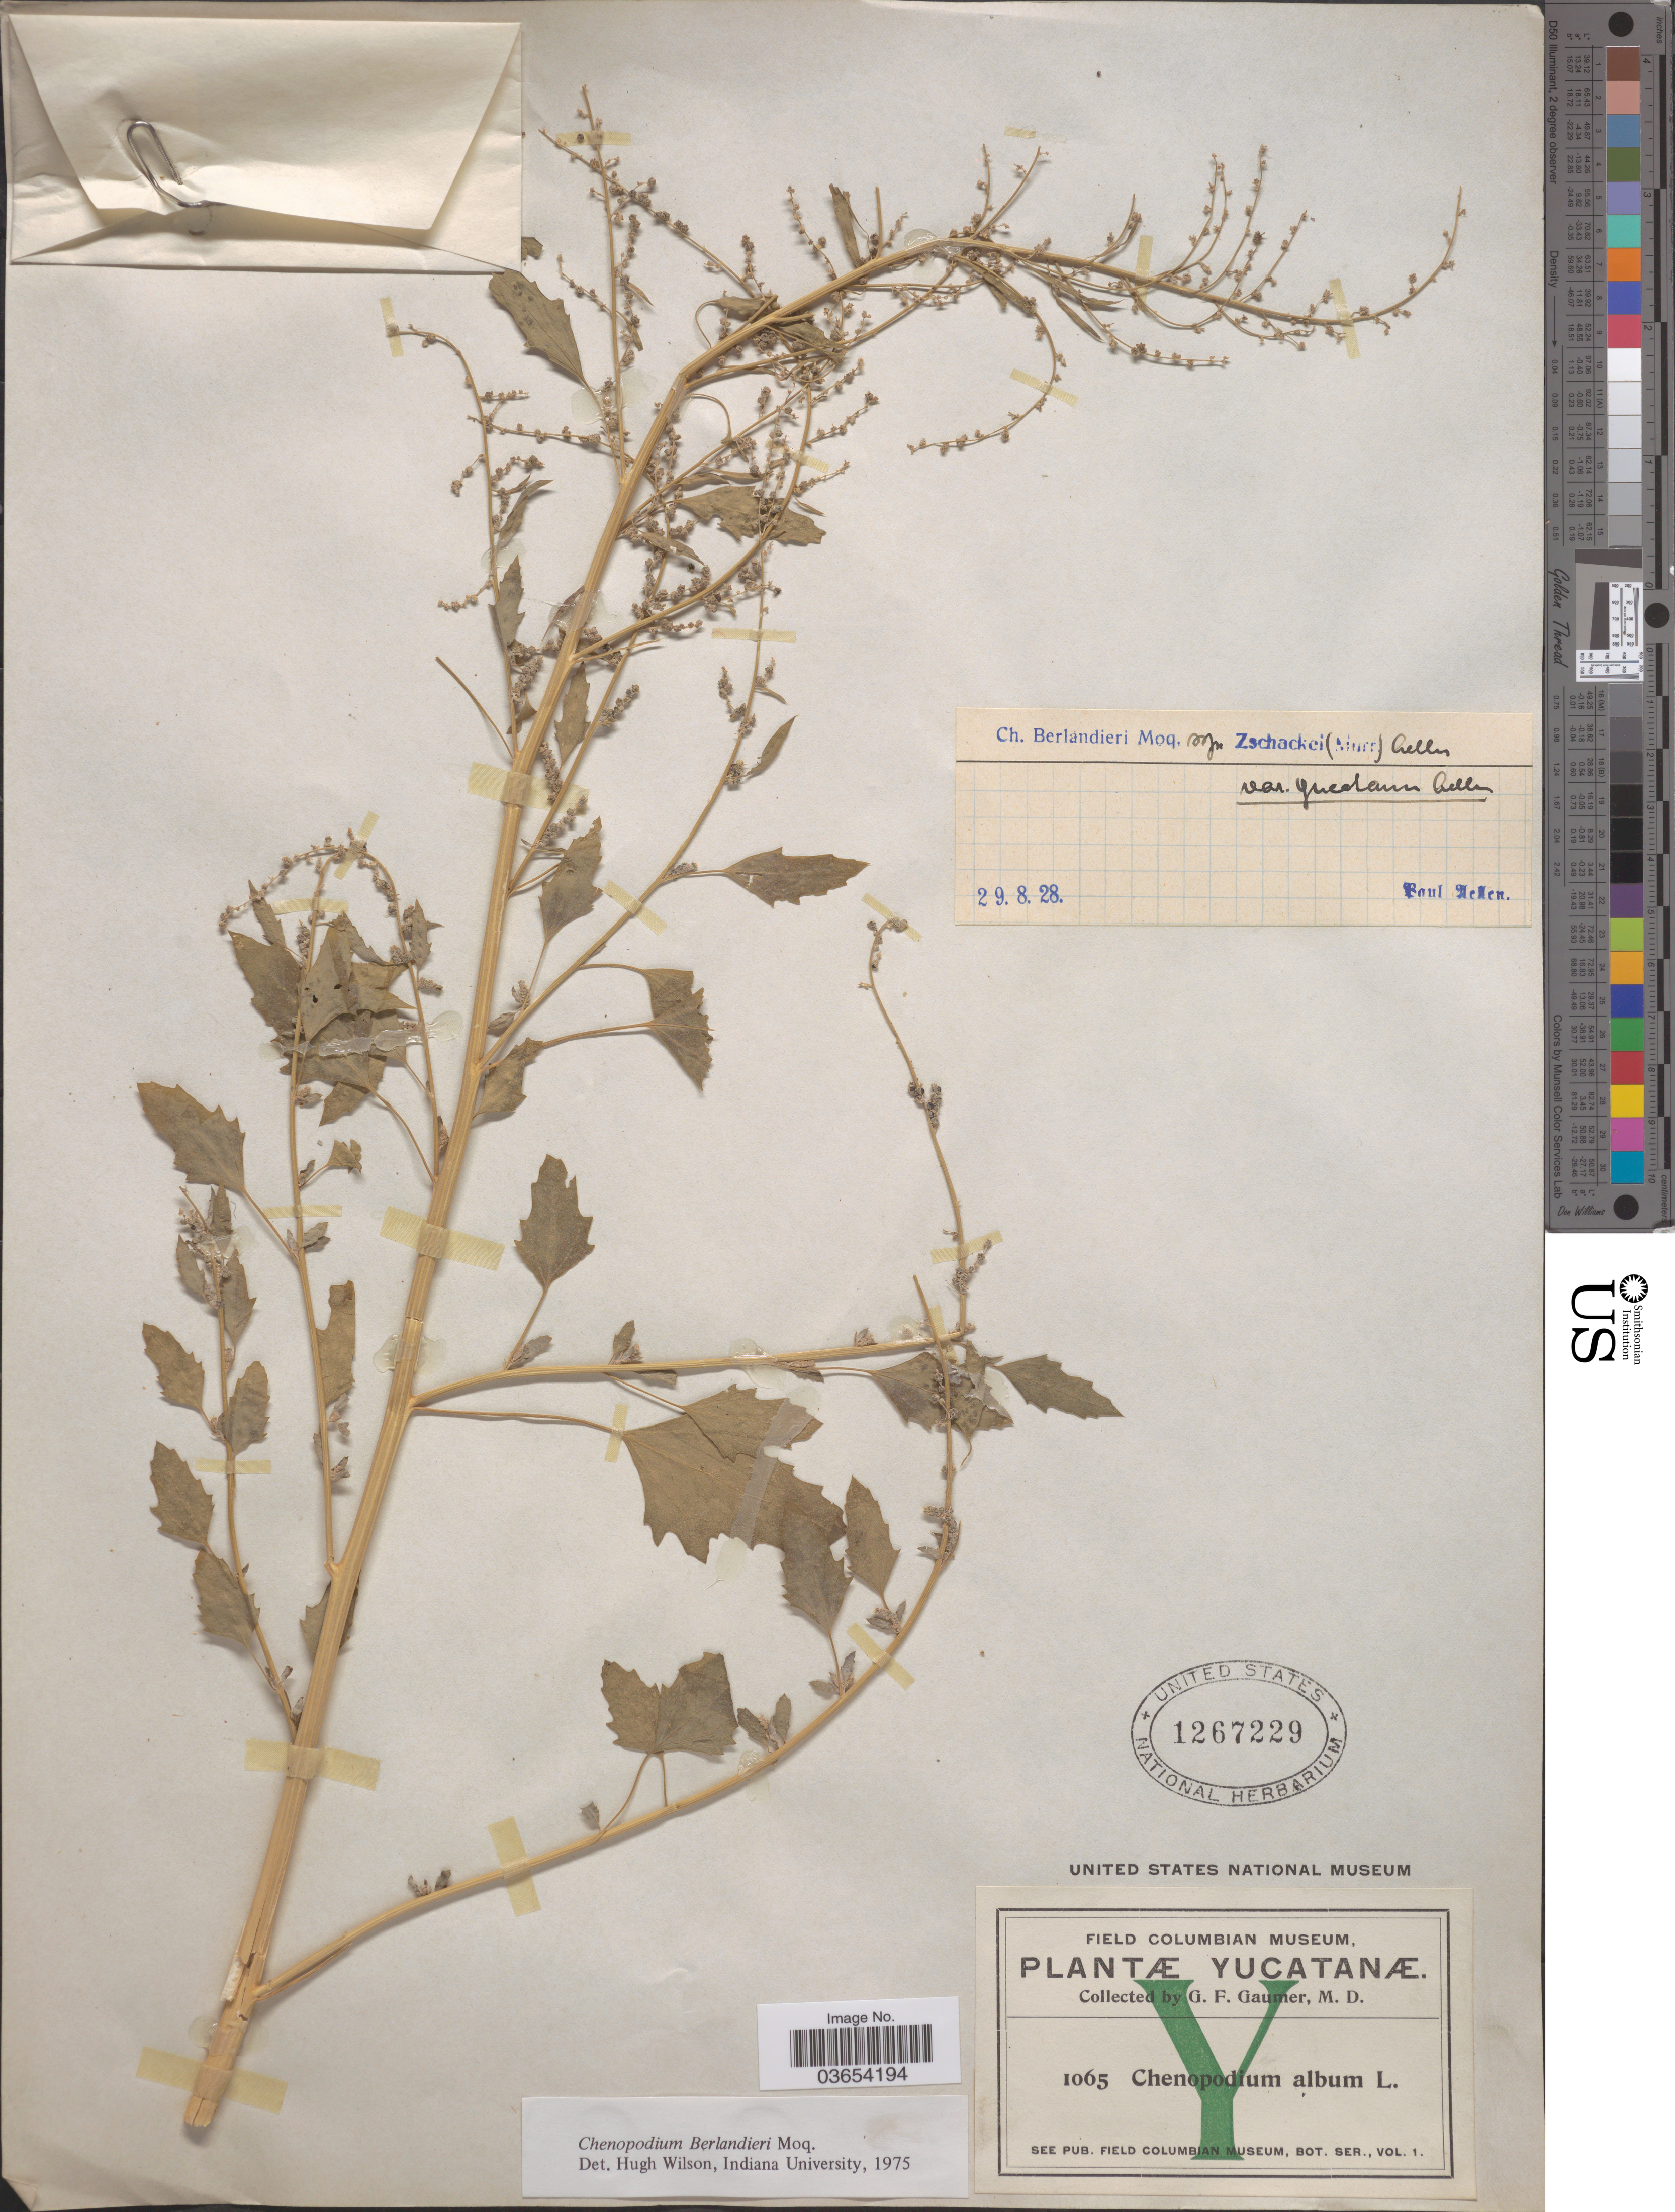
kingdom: Plantae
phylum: Tracheophyta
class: Magnoliopsida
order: Caryophyllales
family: Amaranthaceae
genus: Chenopodium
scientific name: Chenopodium berlandieri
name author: Moq.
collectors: G. F. Gaumer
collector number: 1065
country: Mexico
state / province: Yucatán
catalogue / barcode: US 1267229